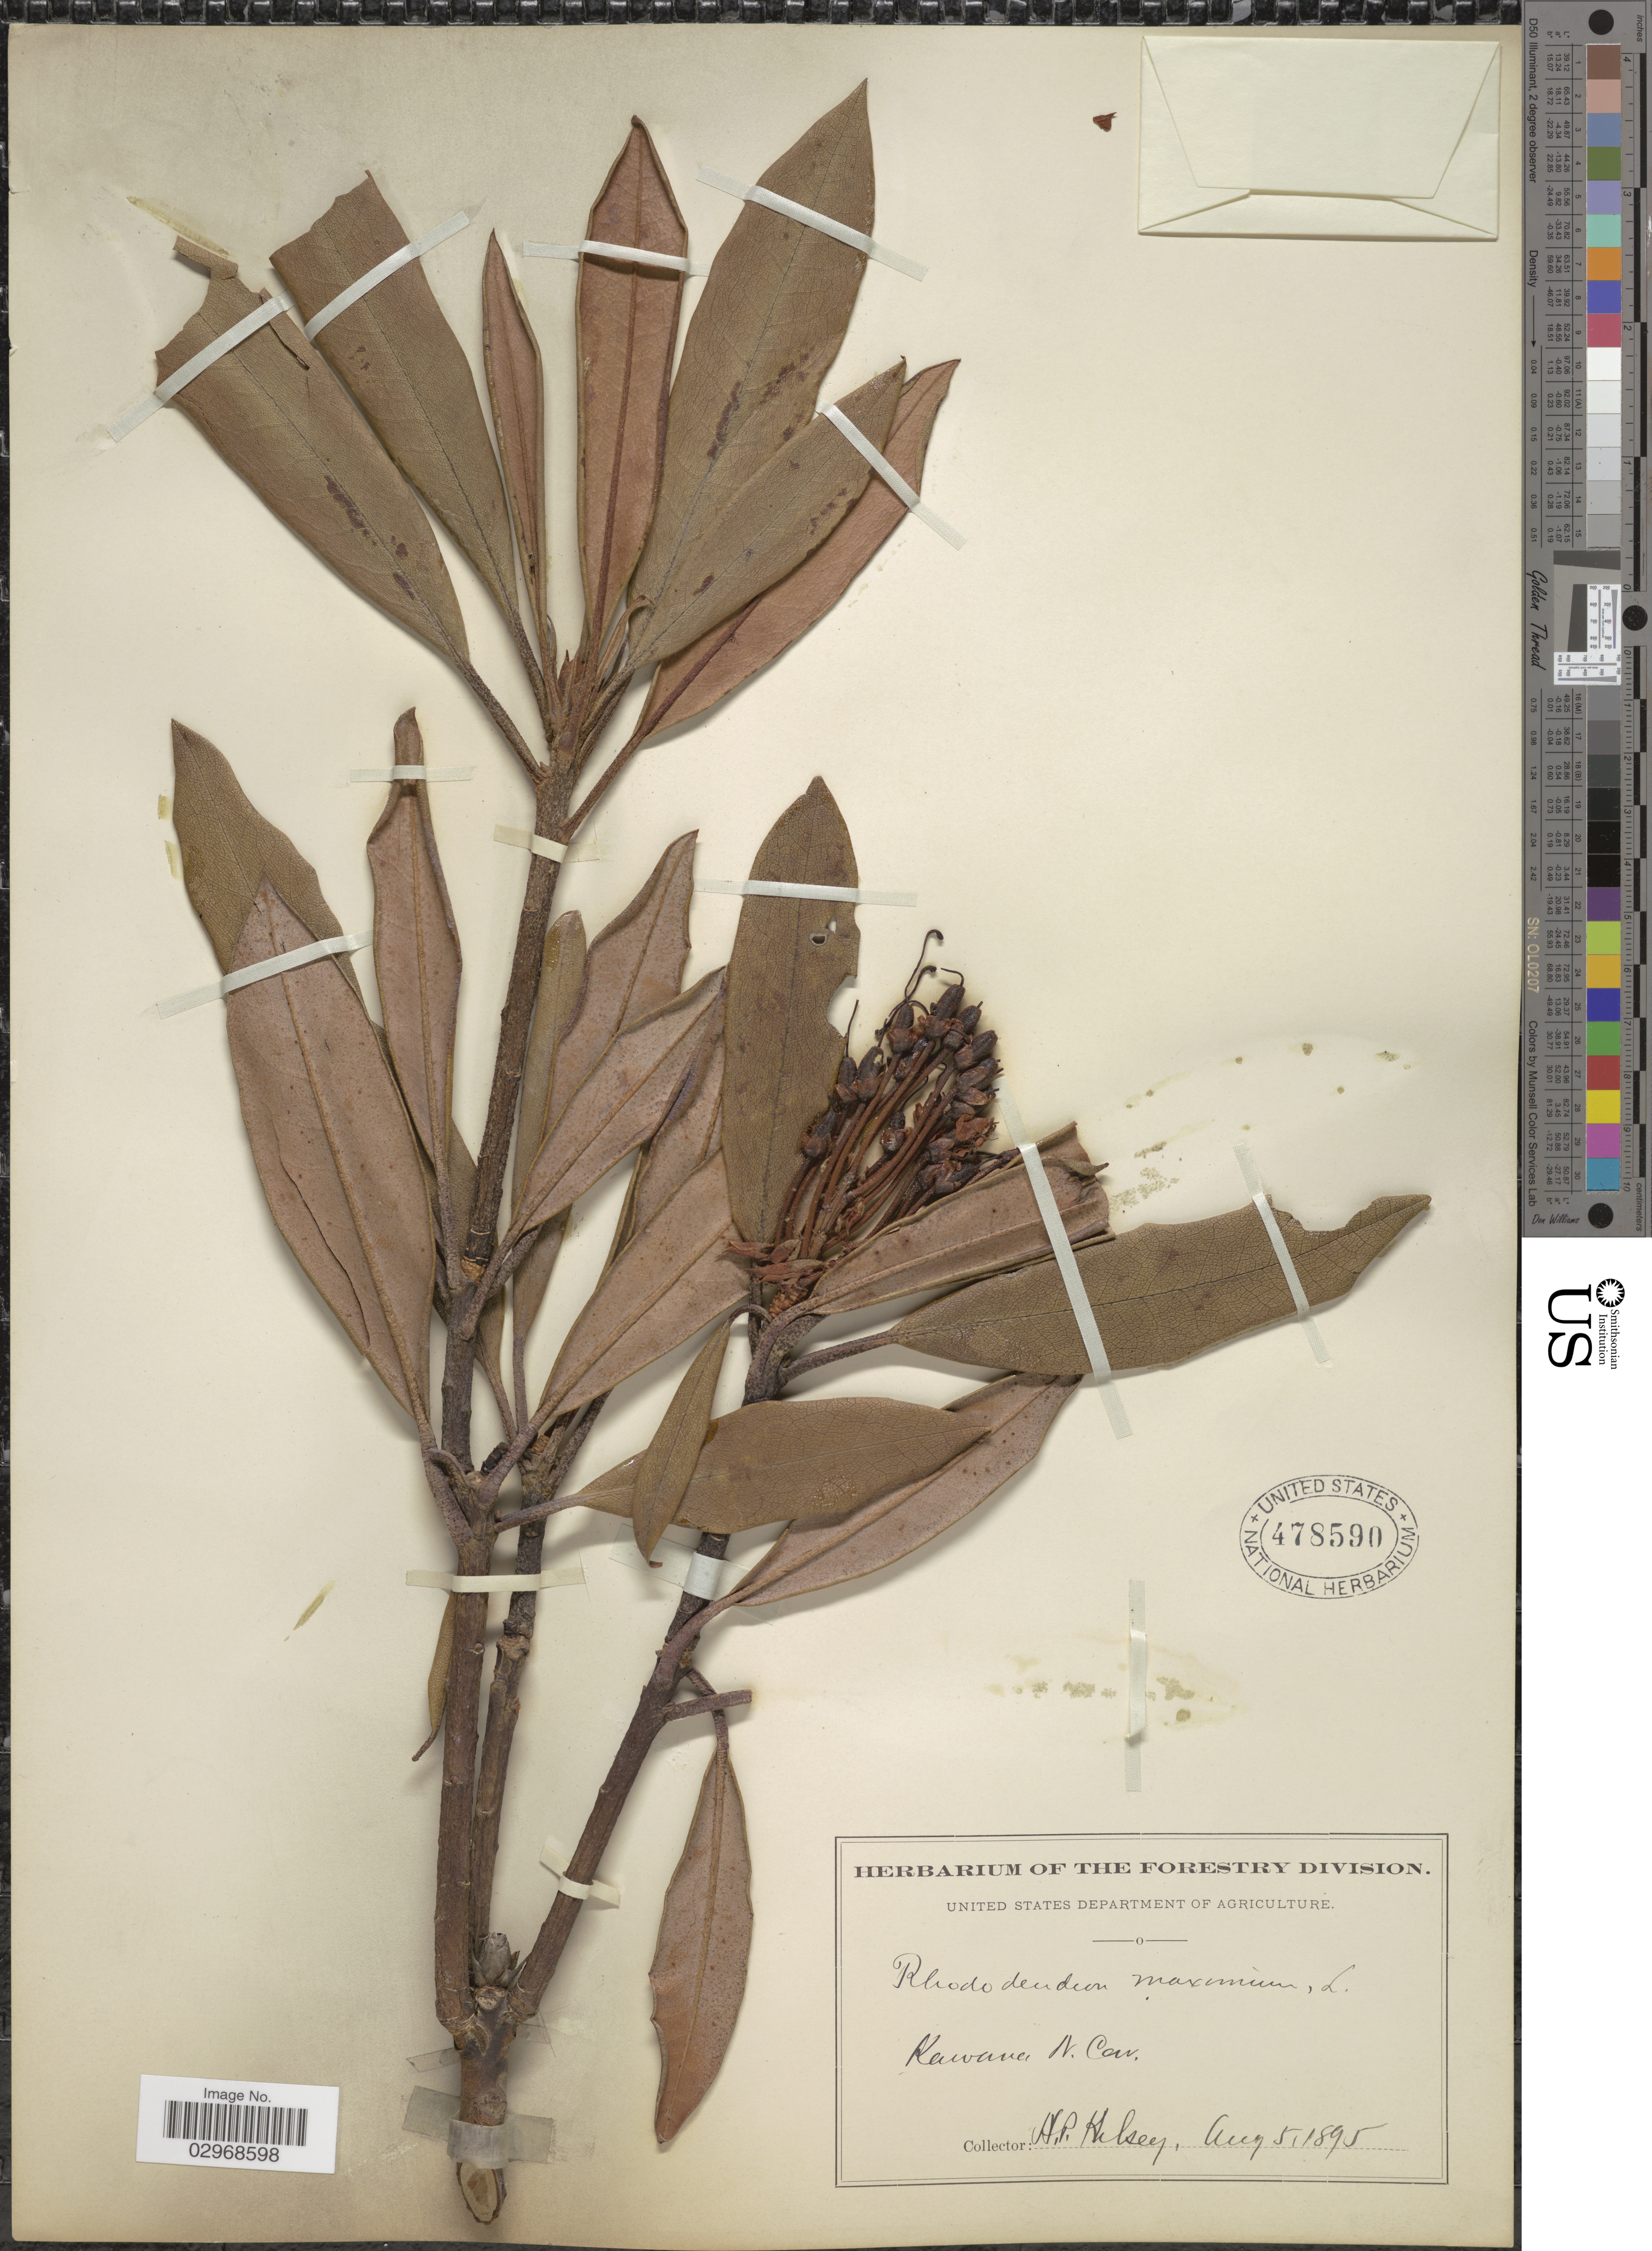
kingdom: Plantae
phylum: Tracheophyta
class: Magnoliopsida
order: Ericales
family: Ericaceae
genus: Rhododendron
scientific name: Rhododendron maximum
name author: L.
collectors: H. Kelsey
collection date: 1895-08-05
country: United States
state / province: North Carolina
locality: Kawana.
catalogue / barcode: US 478590